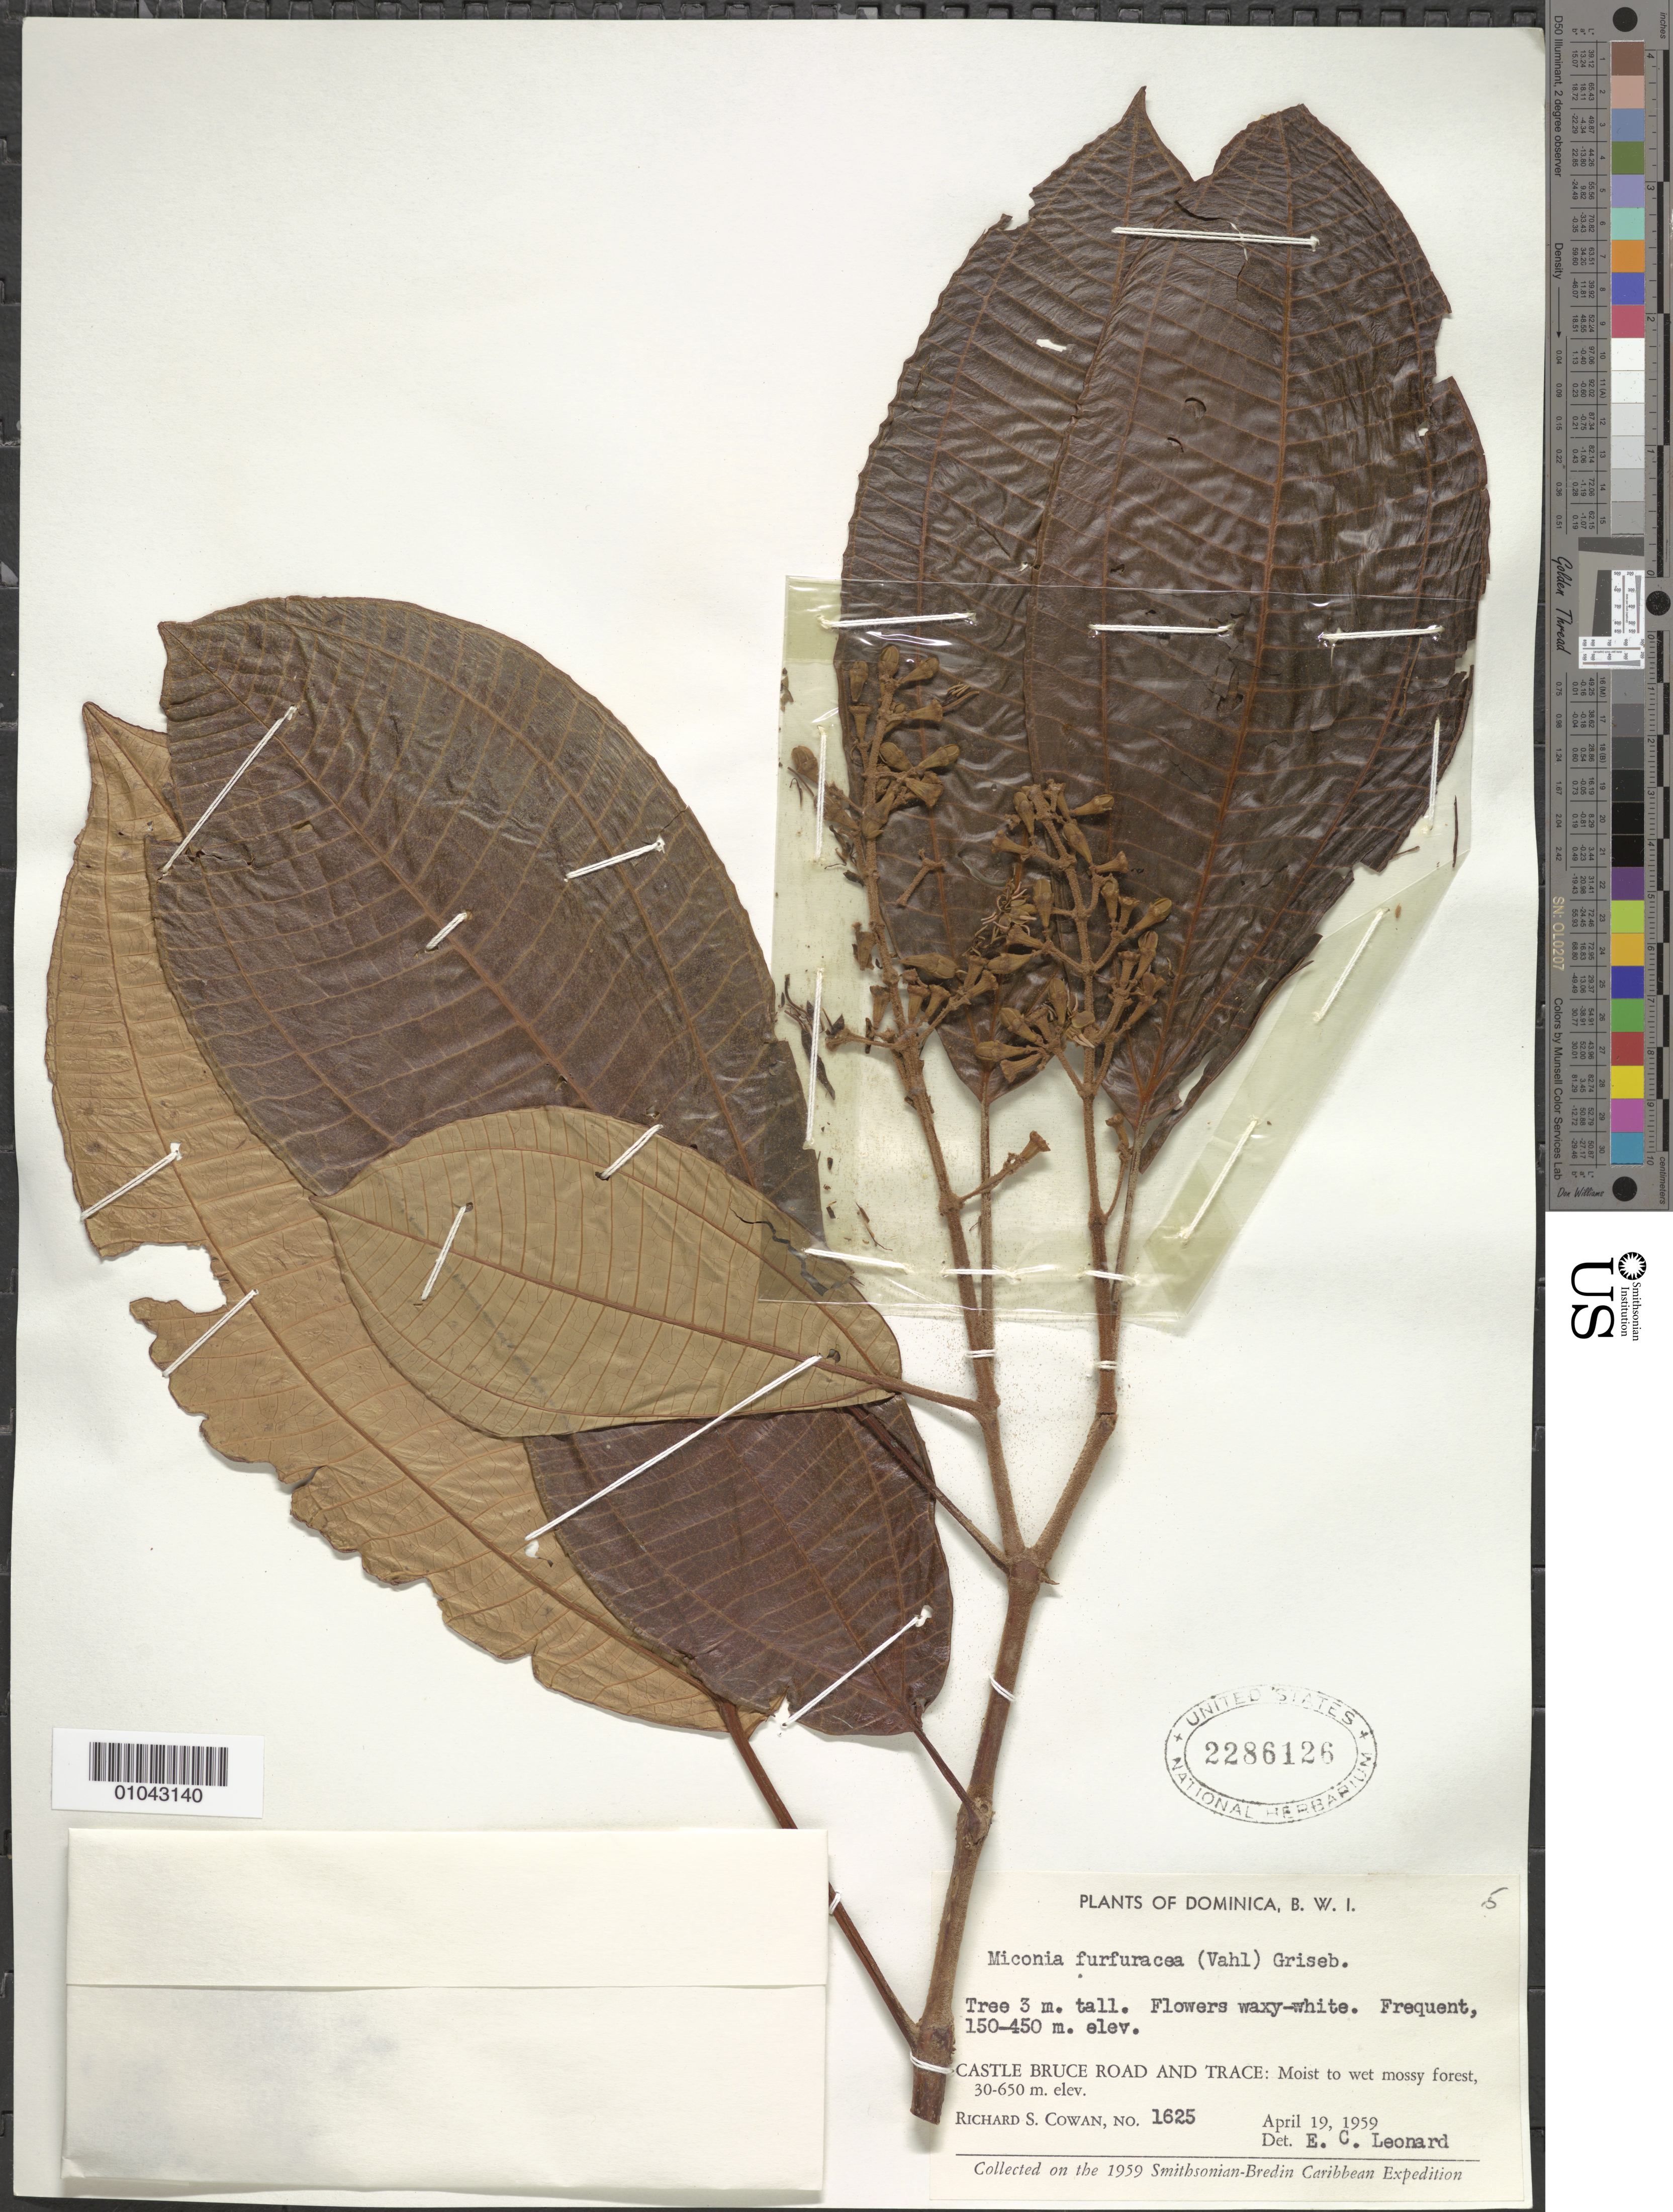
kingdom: Plantae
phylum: Tracheophyta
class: Magnoliopsida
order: Myrtales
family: Melastomataceae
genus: Miconia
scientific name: Miconia furfuracea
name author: (Vahl) Griseb.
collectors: R. S. Cowan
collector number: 1625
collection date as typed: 19 Apr 1959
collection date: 1959-04-19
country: Dominica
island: Dominica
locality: Castle Bruce road and trace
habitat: Moist to wet mossy forest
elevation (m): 30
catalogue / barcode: US 2286126